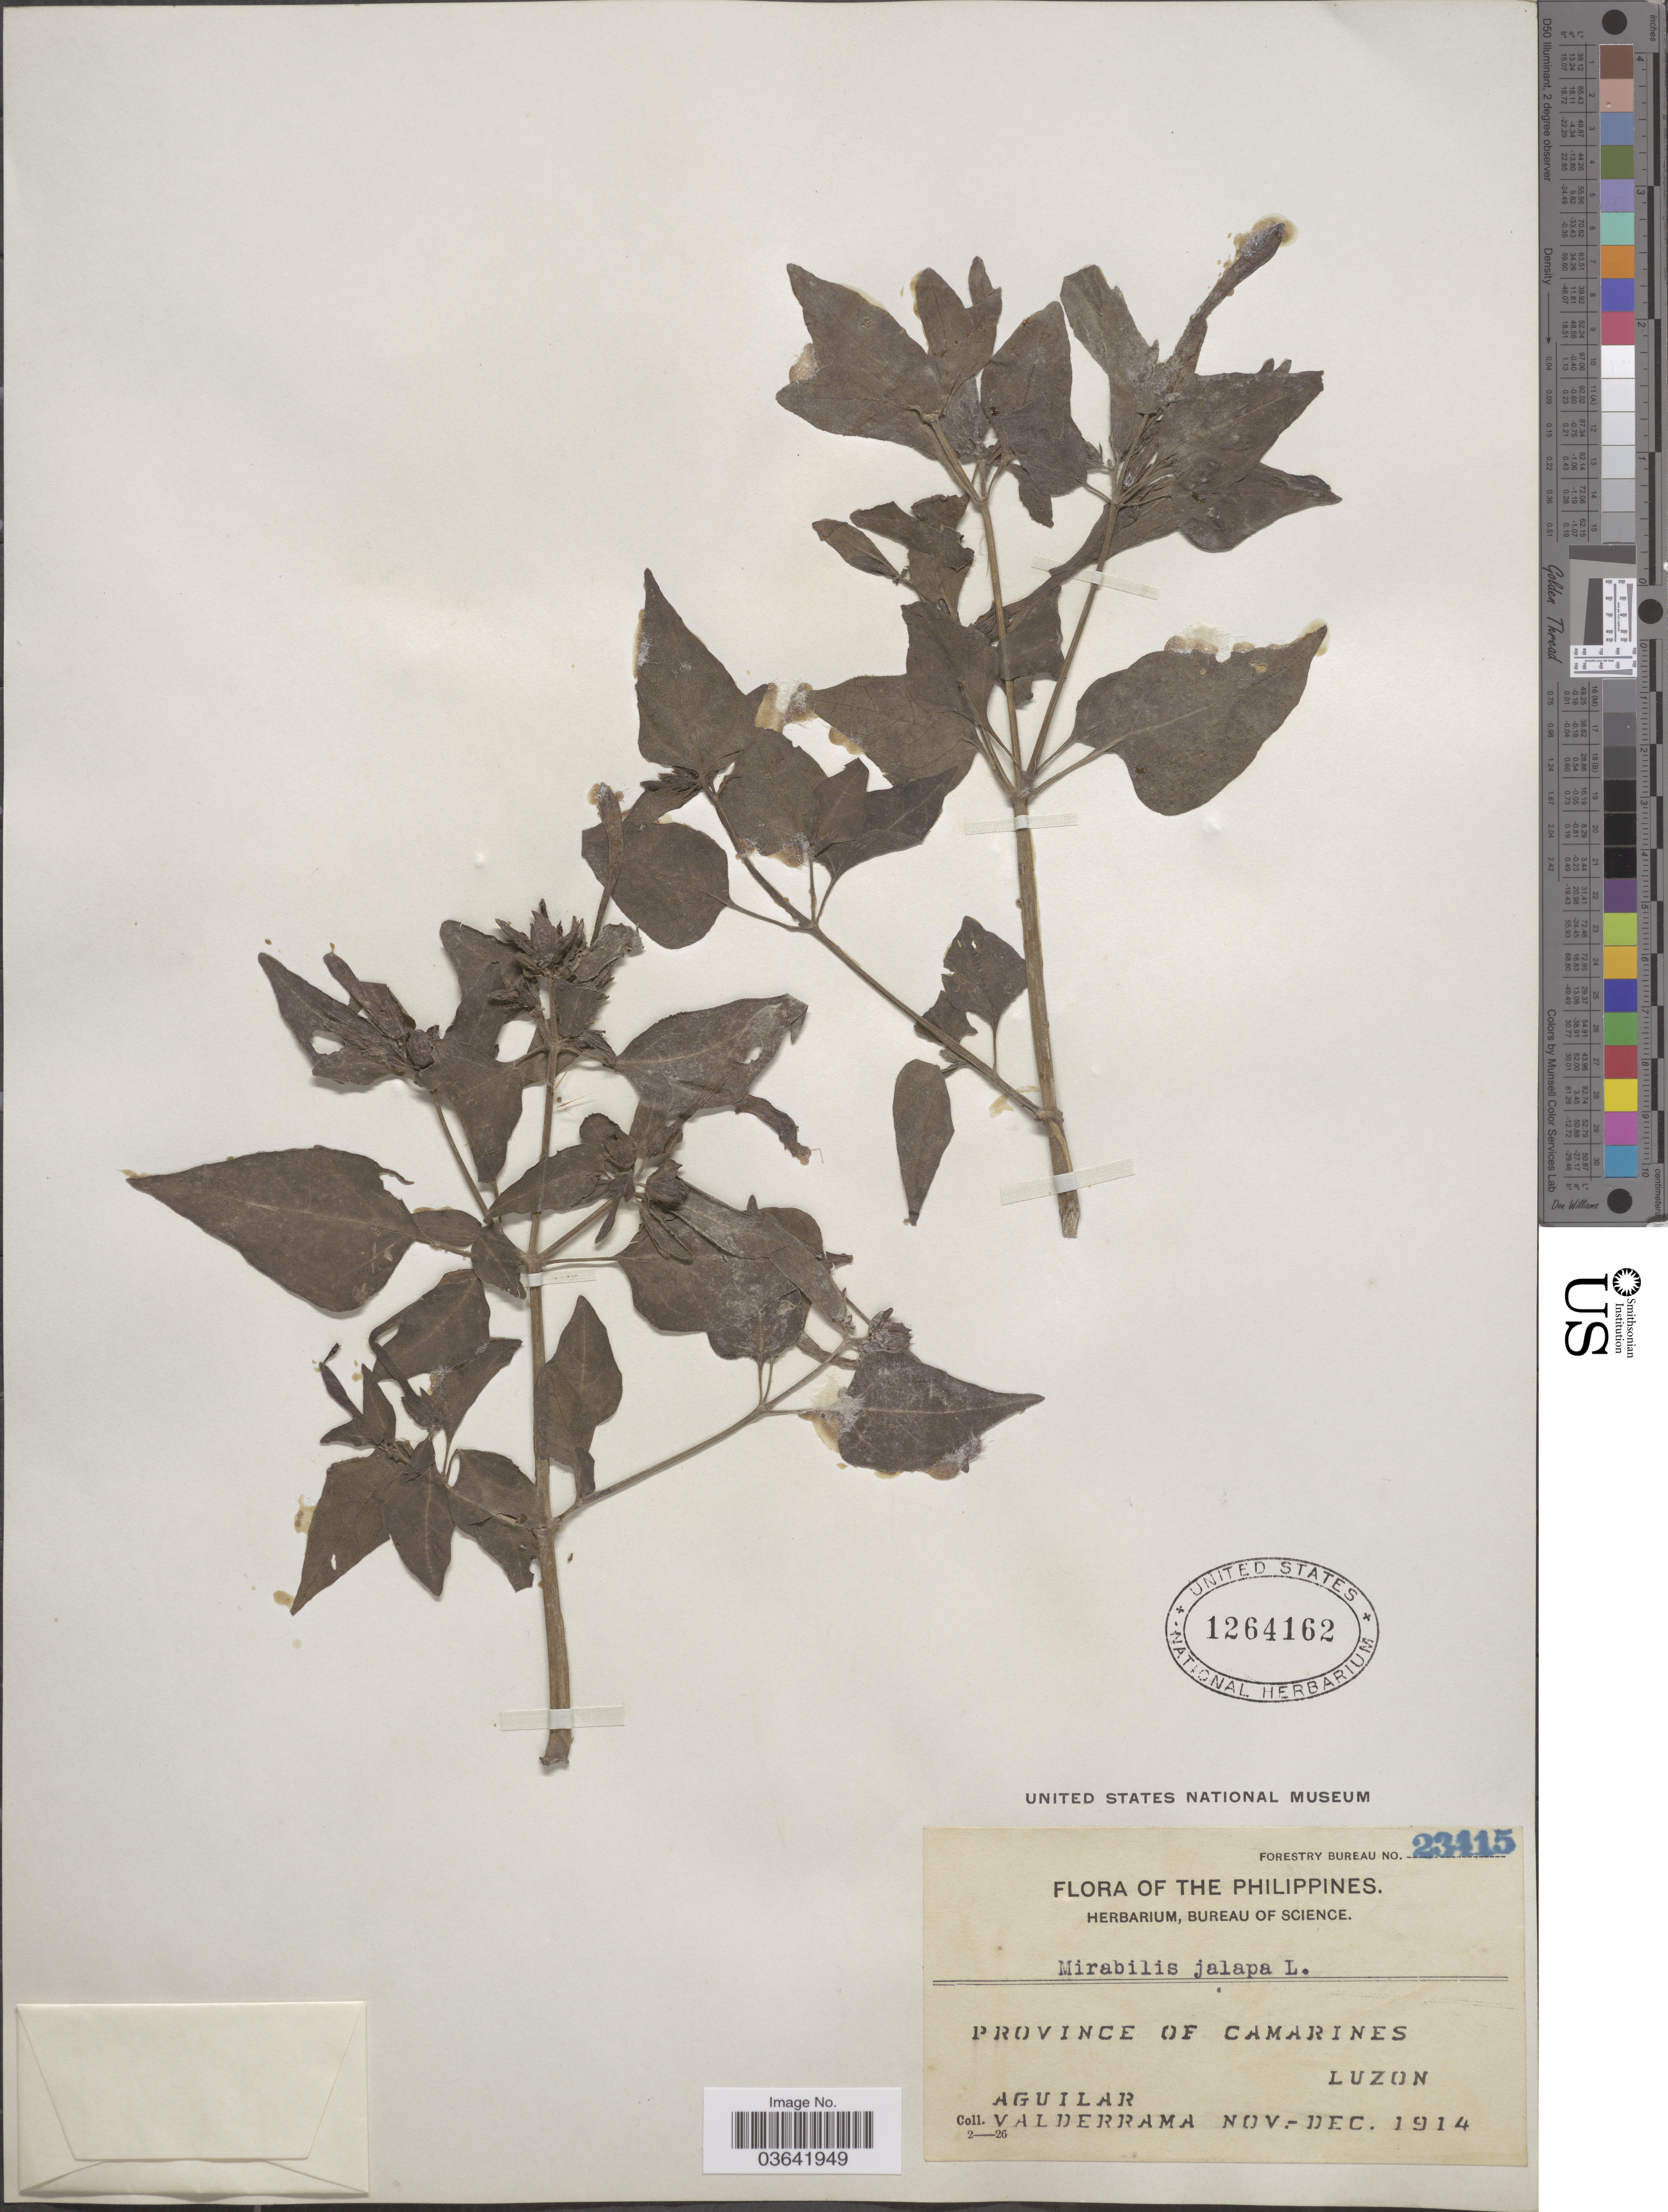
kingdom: Plantae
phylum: Tracheophyta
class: Magnoliopsida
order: Caryophyllales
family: Nyctaginaceae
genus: Mirabilis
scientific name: Mirabilis jalapa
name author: L.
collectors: -. Aguilar & -. Valderrama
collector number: Forestry Bureau 23415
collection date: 1914-11/1914-12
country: Philippines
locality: Province of Camarines. Luzon.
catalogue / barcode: US 1264162